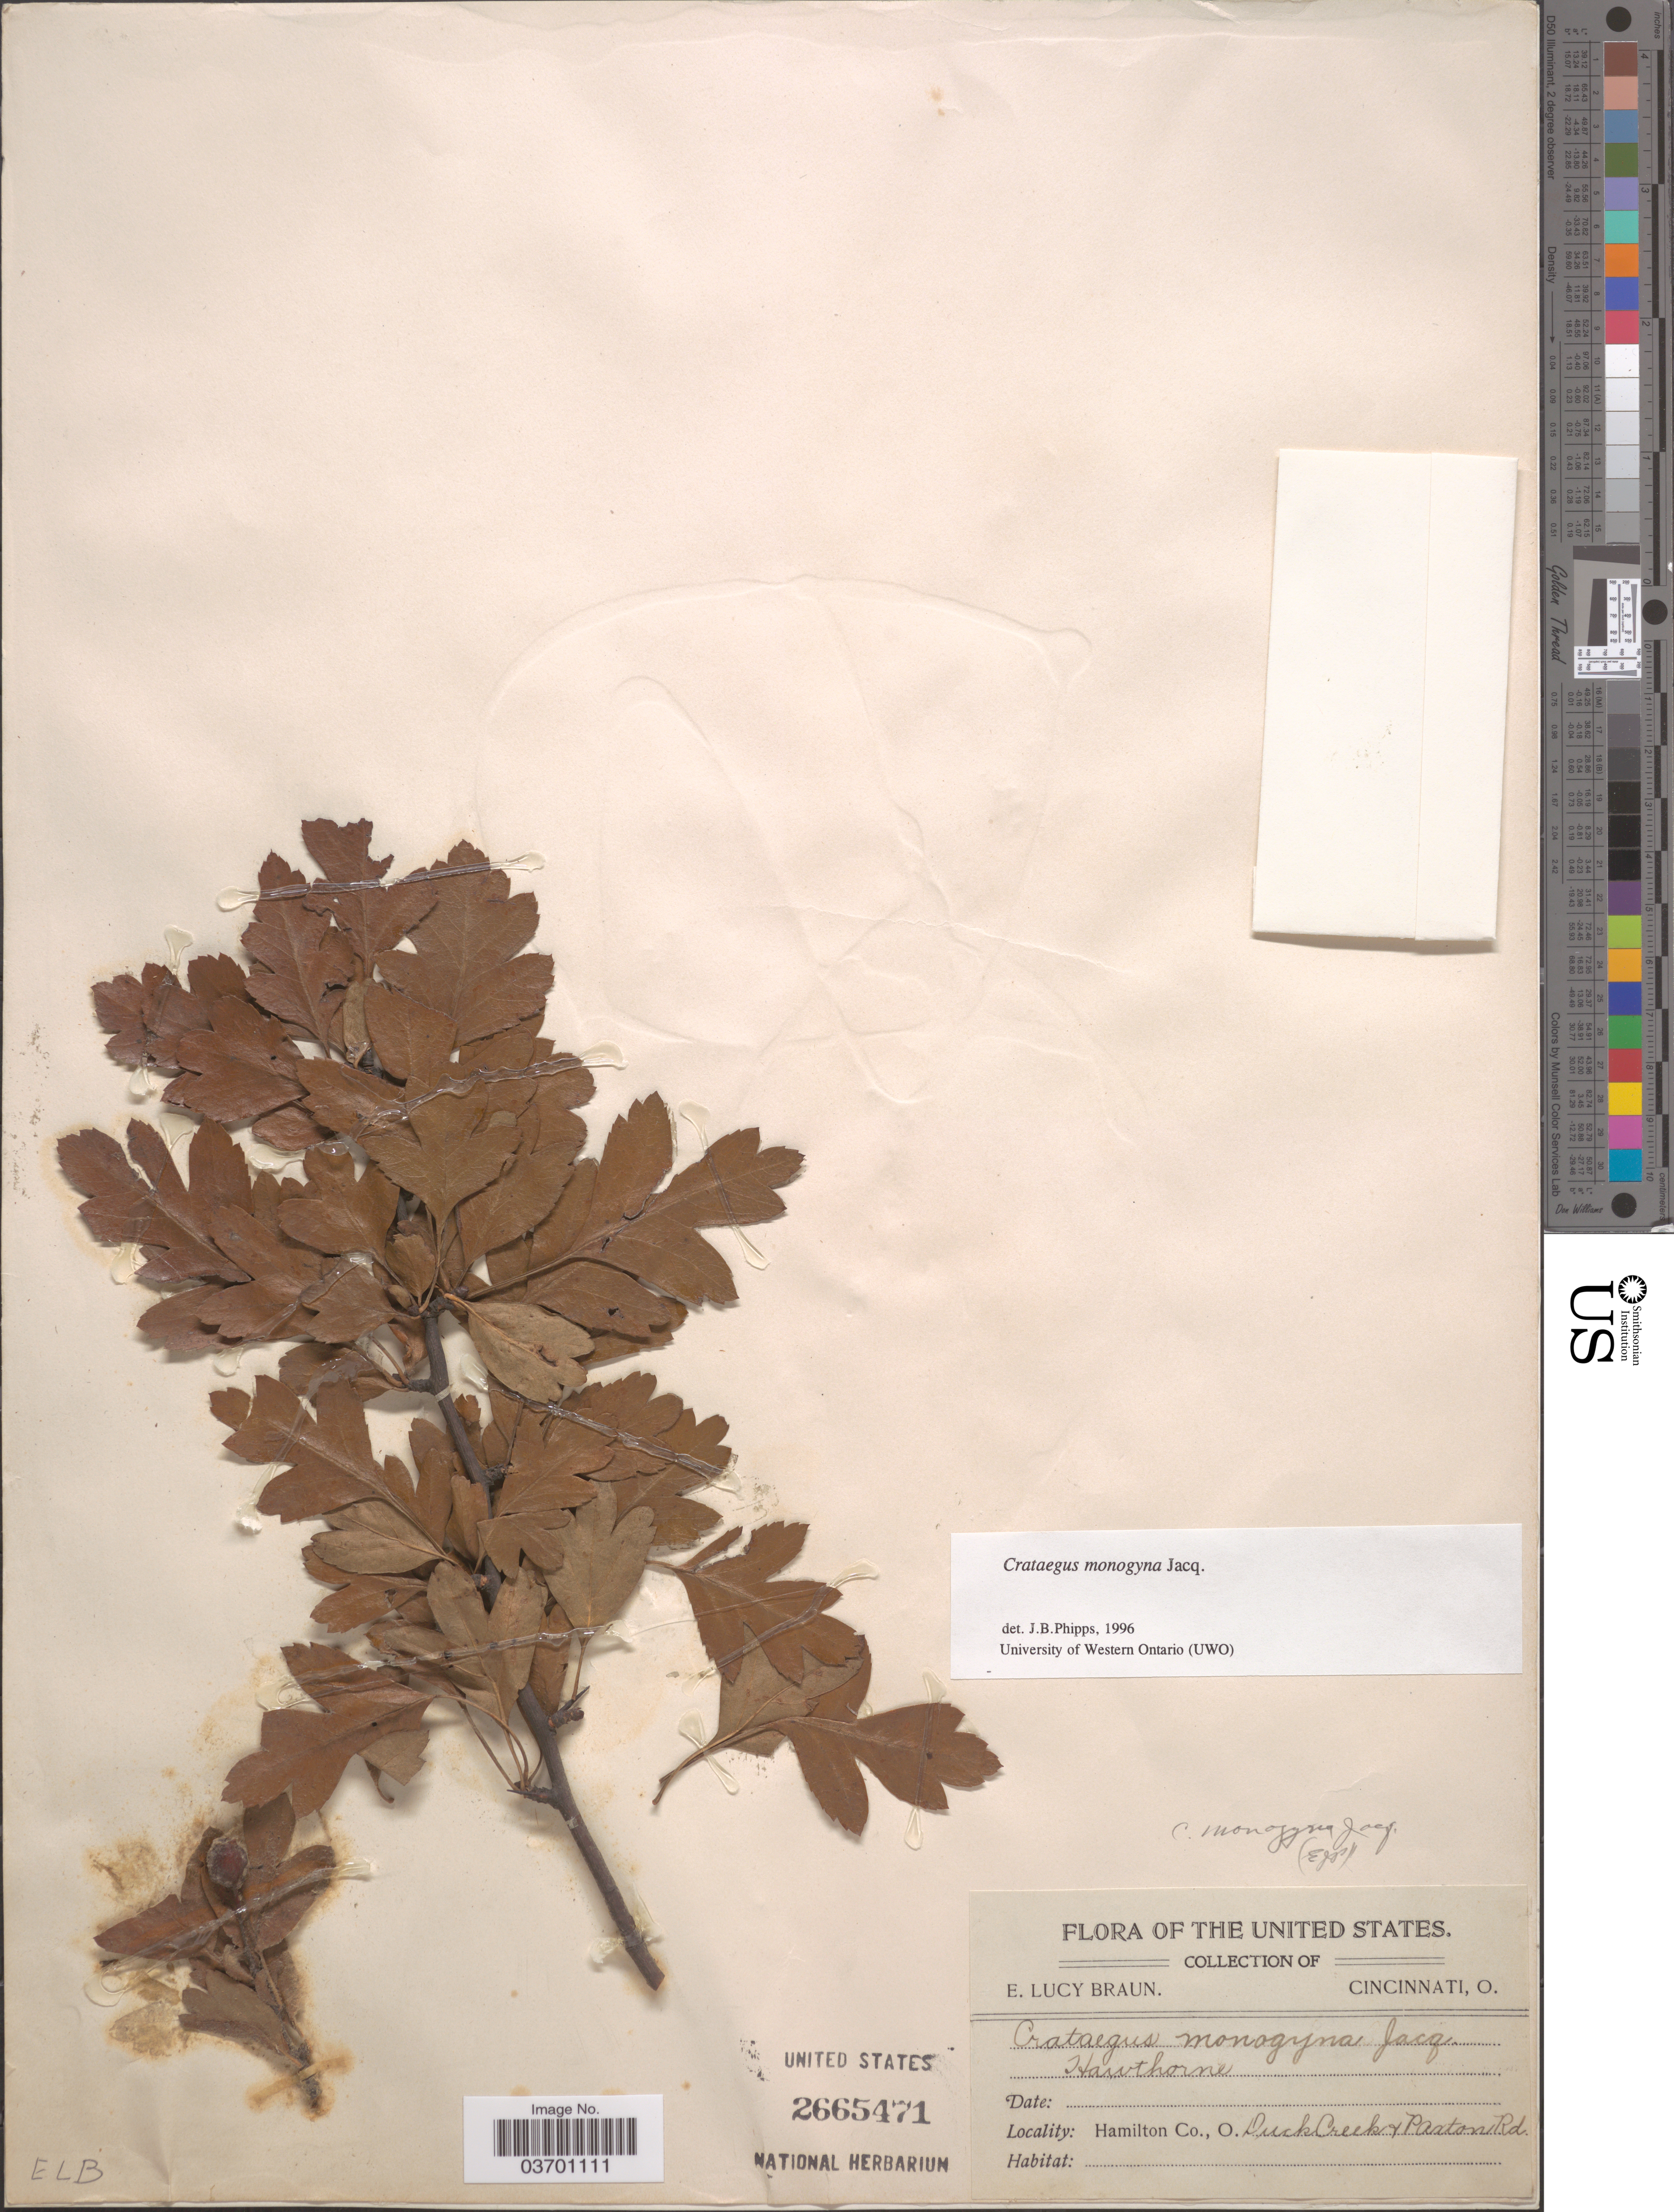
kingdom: Plantae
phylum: Tracheophyta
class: Magnoliopsida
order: Rosales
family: Rosaceae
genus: Crataegus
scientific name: Crataegus monogyna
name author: Lindin.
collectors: E. L. Braun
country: United States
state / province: Ohio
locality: Hamilton Co. Duck Creek & Paxton Rd.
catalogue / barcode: US 2665471